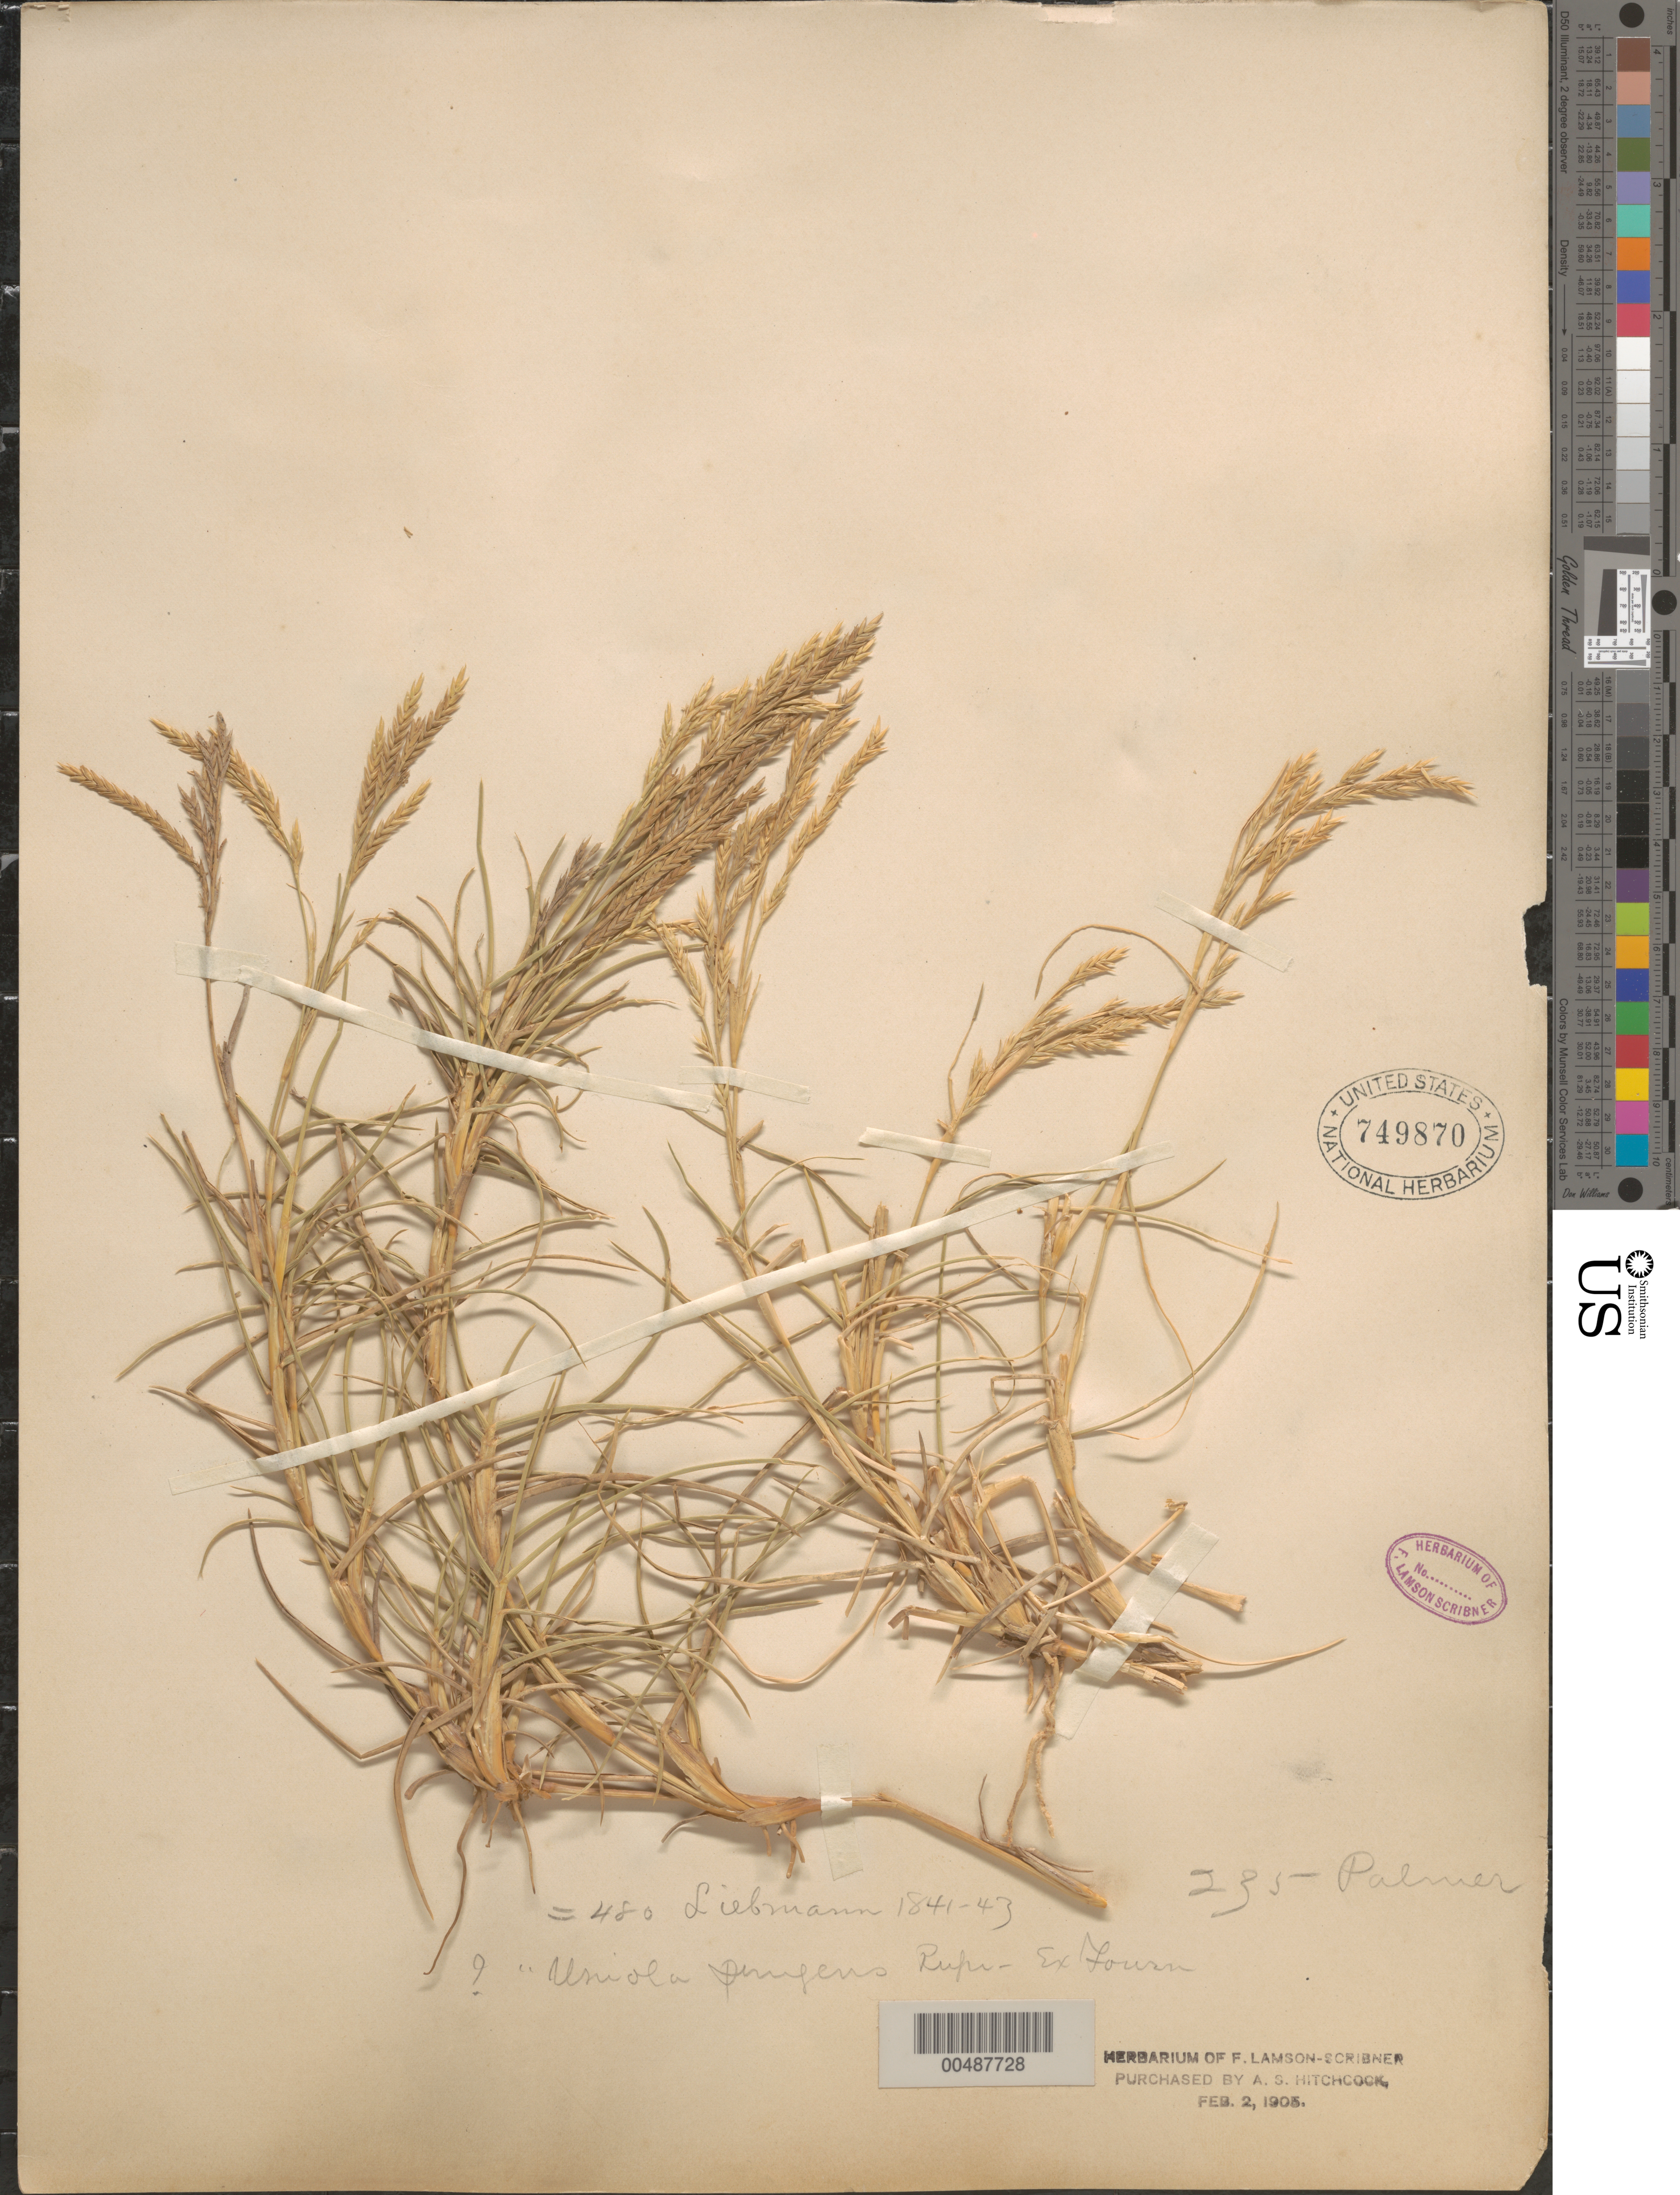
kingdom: Plantae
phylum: Tracheophyta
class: Liliopsida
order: Poales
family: Poaceae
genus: Jouvea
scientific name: Jouvea pilosa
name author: (J. Presl) Scribn.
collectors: E. Palmer & F. M. Liebmann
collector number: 235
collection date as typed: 1841 to -- --- 1843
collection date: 1841/1843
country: Mexico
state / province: Durango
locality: San Ramon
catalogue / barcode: US 749870